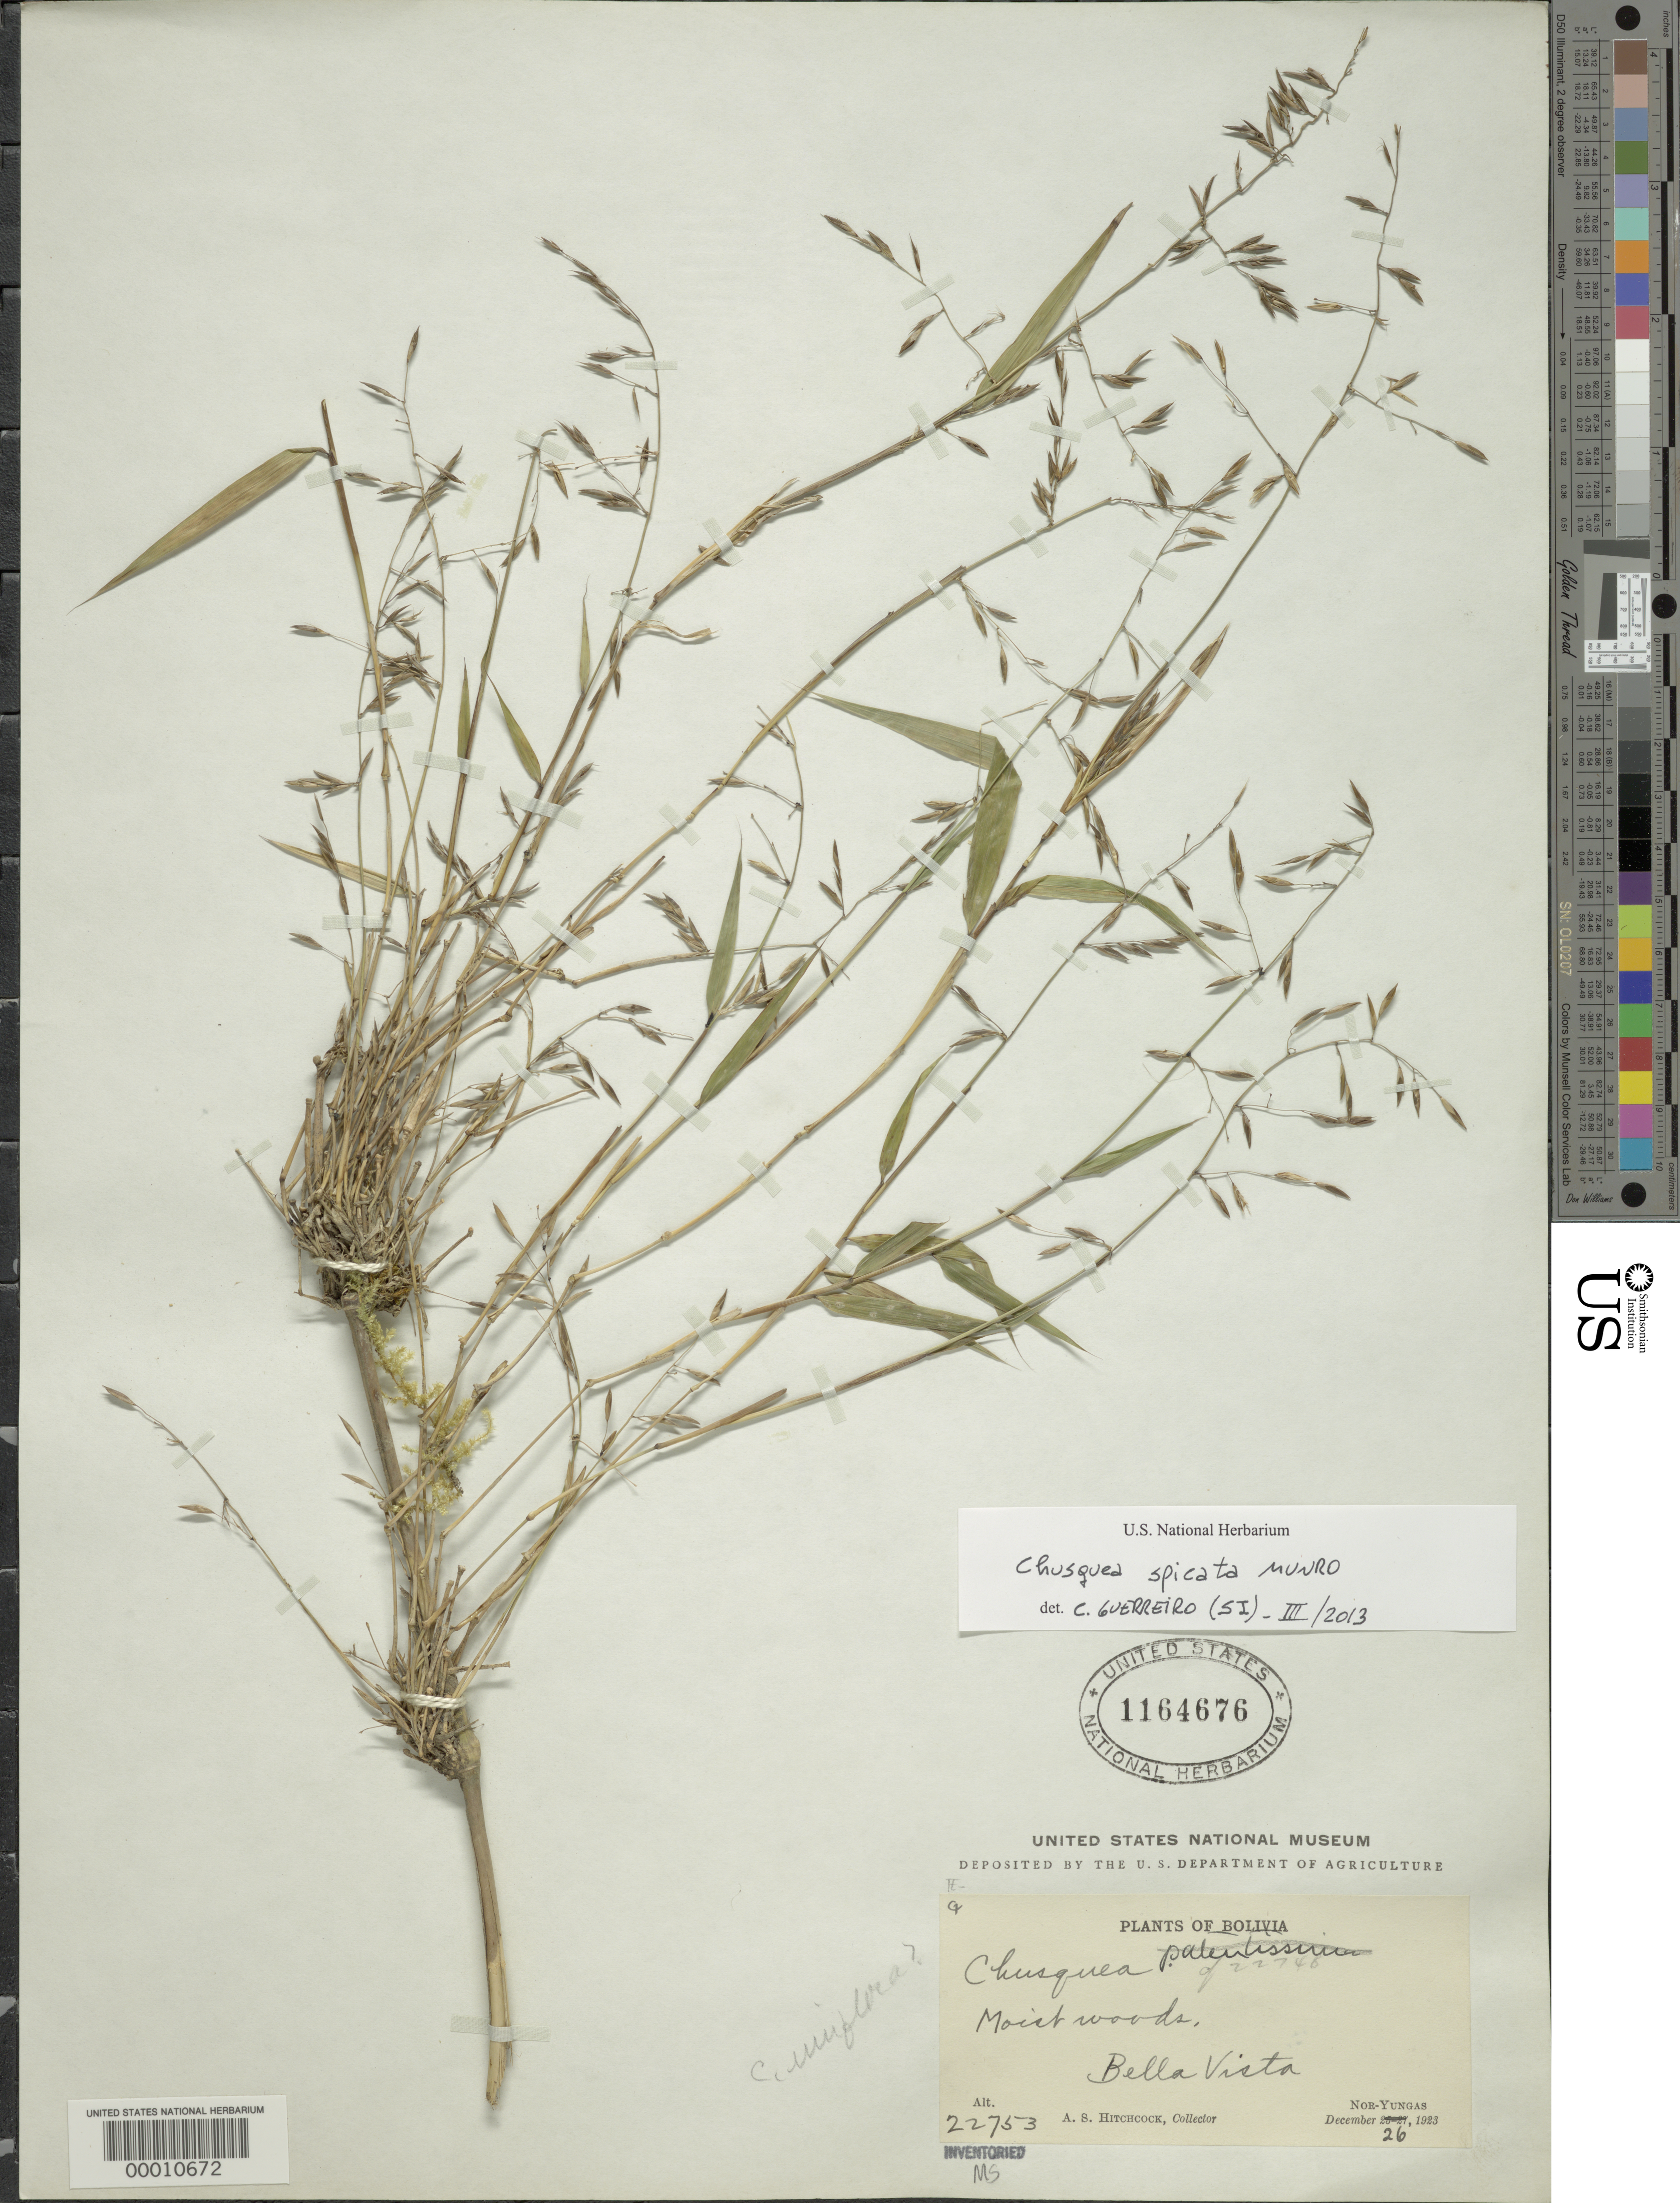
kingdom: Plantae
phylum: Tracheophyta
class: Liliopsida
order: Poales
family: Poaceae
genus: Chusquea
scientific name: Chusquea spicata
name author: Munro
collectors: A. S. Hitchcock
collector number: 22753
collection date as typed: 26 Dec 1923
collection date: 1923-12-26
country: Bolivia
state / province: La Paz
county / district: Nor Yungas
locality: Bella Vista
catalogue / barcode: US 1164676